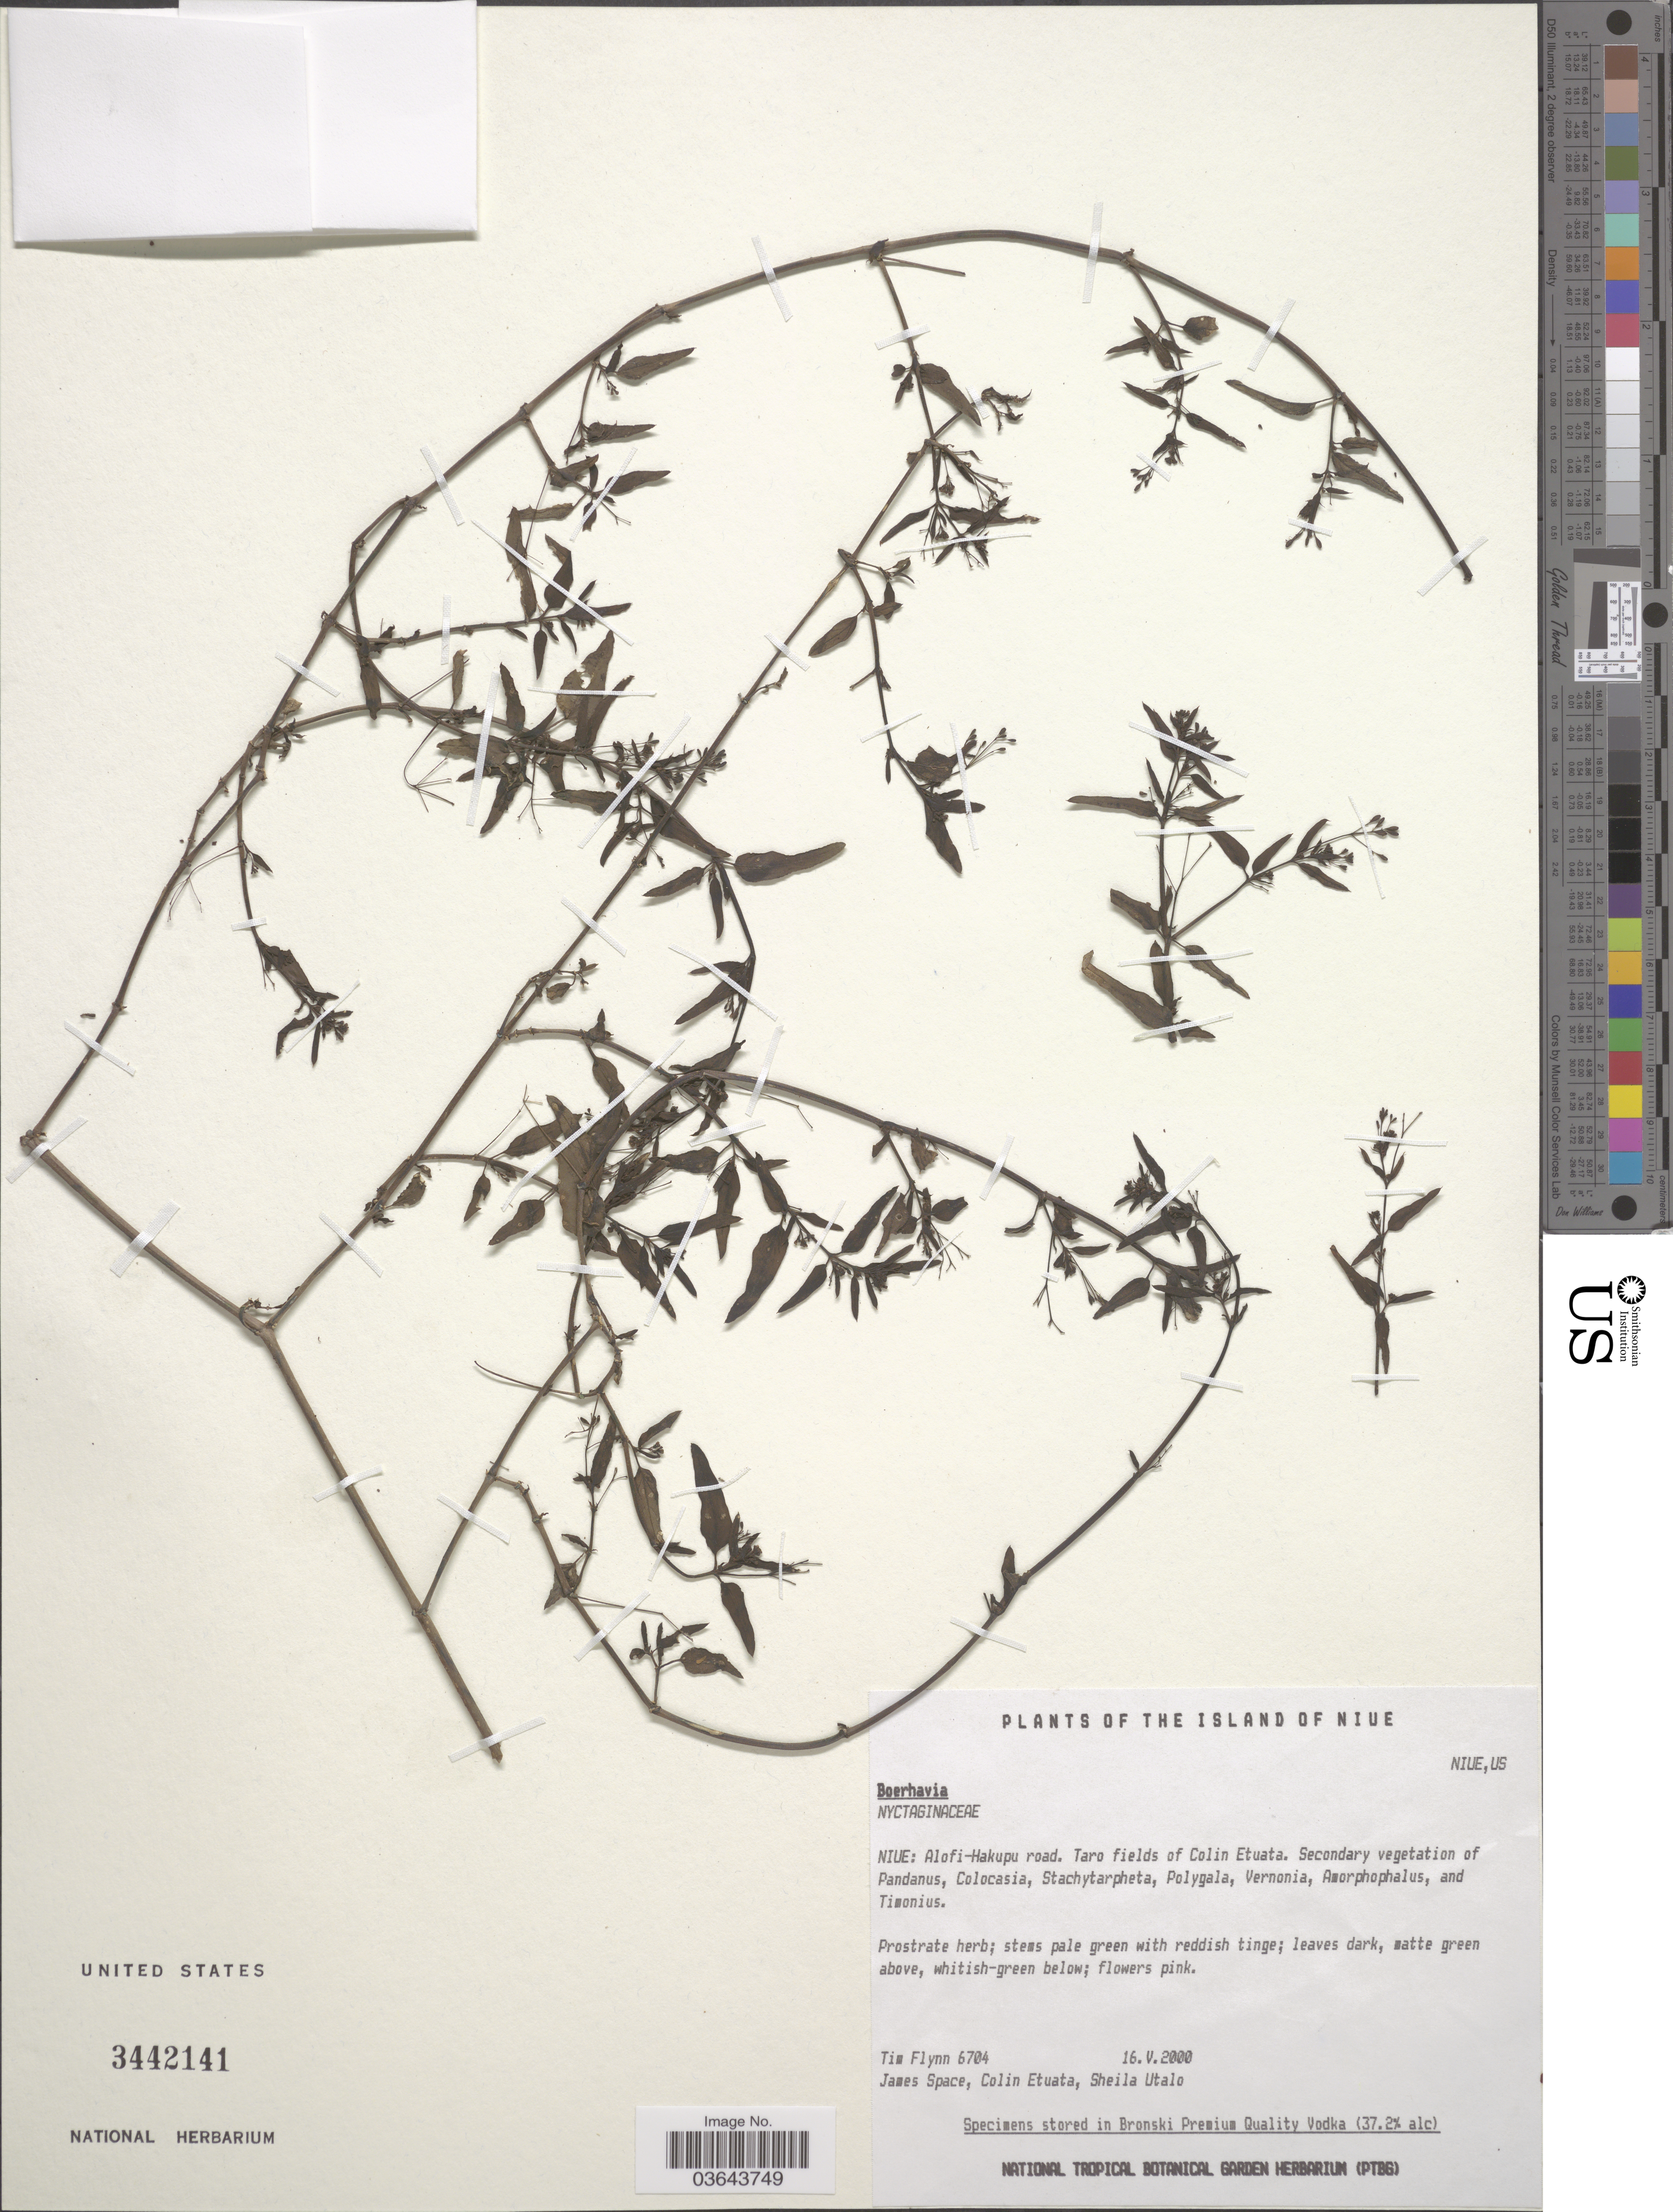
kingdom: Plantae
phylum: Tracheophyta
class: Magnoliopsida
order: Caryophyllales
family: Nyctaginaceae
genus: Boerhavia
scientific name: Boerhavia sp.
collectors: T. Flynn, J. Space, C. Etuata & S. Utalo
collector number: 6704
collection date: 2000-05-16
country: Niue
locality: The Island of Niue. Niue: Alofi-Hakupu road. Taro fields of Colin Etuata.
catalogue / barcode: US 3442141